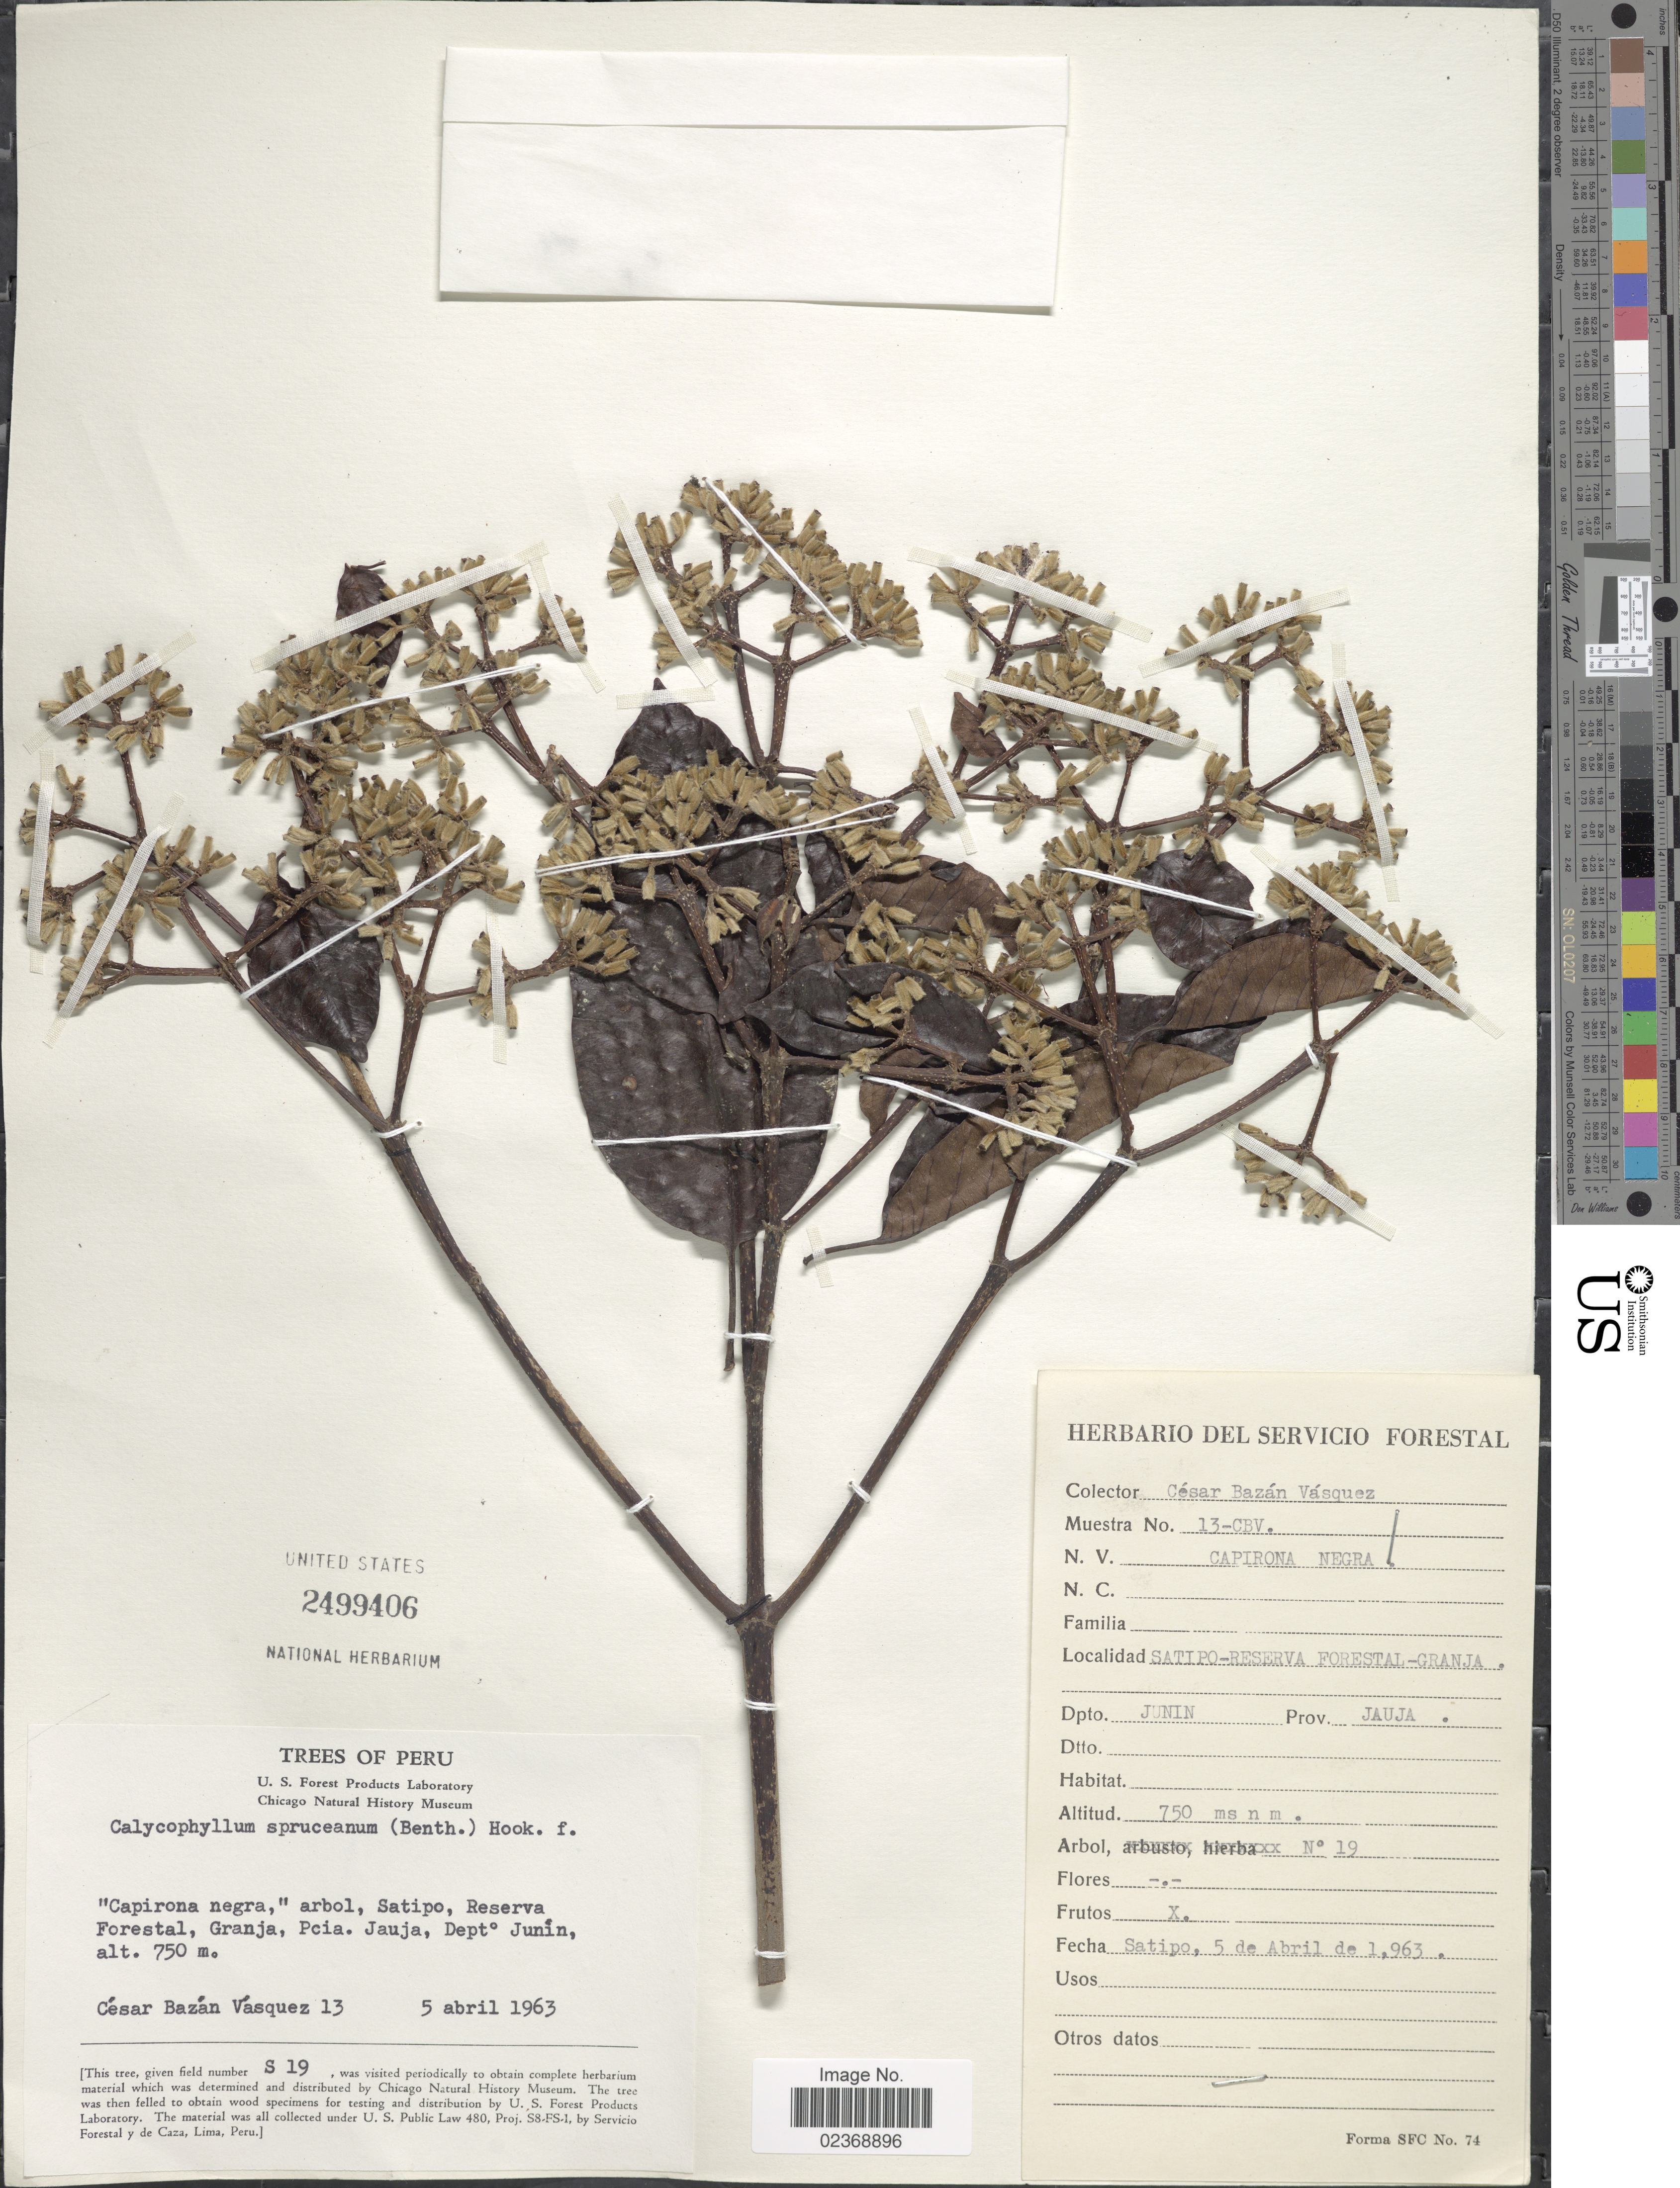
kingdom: Plantae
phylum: Tracheophyta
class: Magnoliopsida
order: Gentianales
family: Rubiaceae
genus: Calycophyllum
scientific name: Calycophyllum spruceanum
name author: (Benth.) Hook. f. ex K. Schum.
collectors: C. Bazan-Vasquez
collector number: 13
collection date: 1963-04-05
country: Peru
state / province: Junín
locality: Satipo, Reserva Forestal, Granja, Pcia. Prov.Jauja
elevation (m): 750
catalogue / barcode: US 2499406